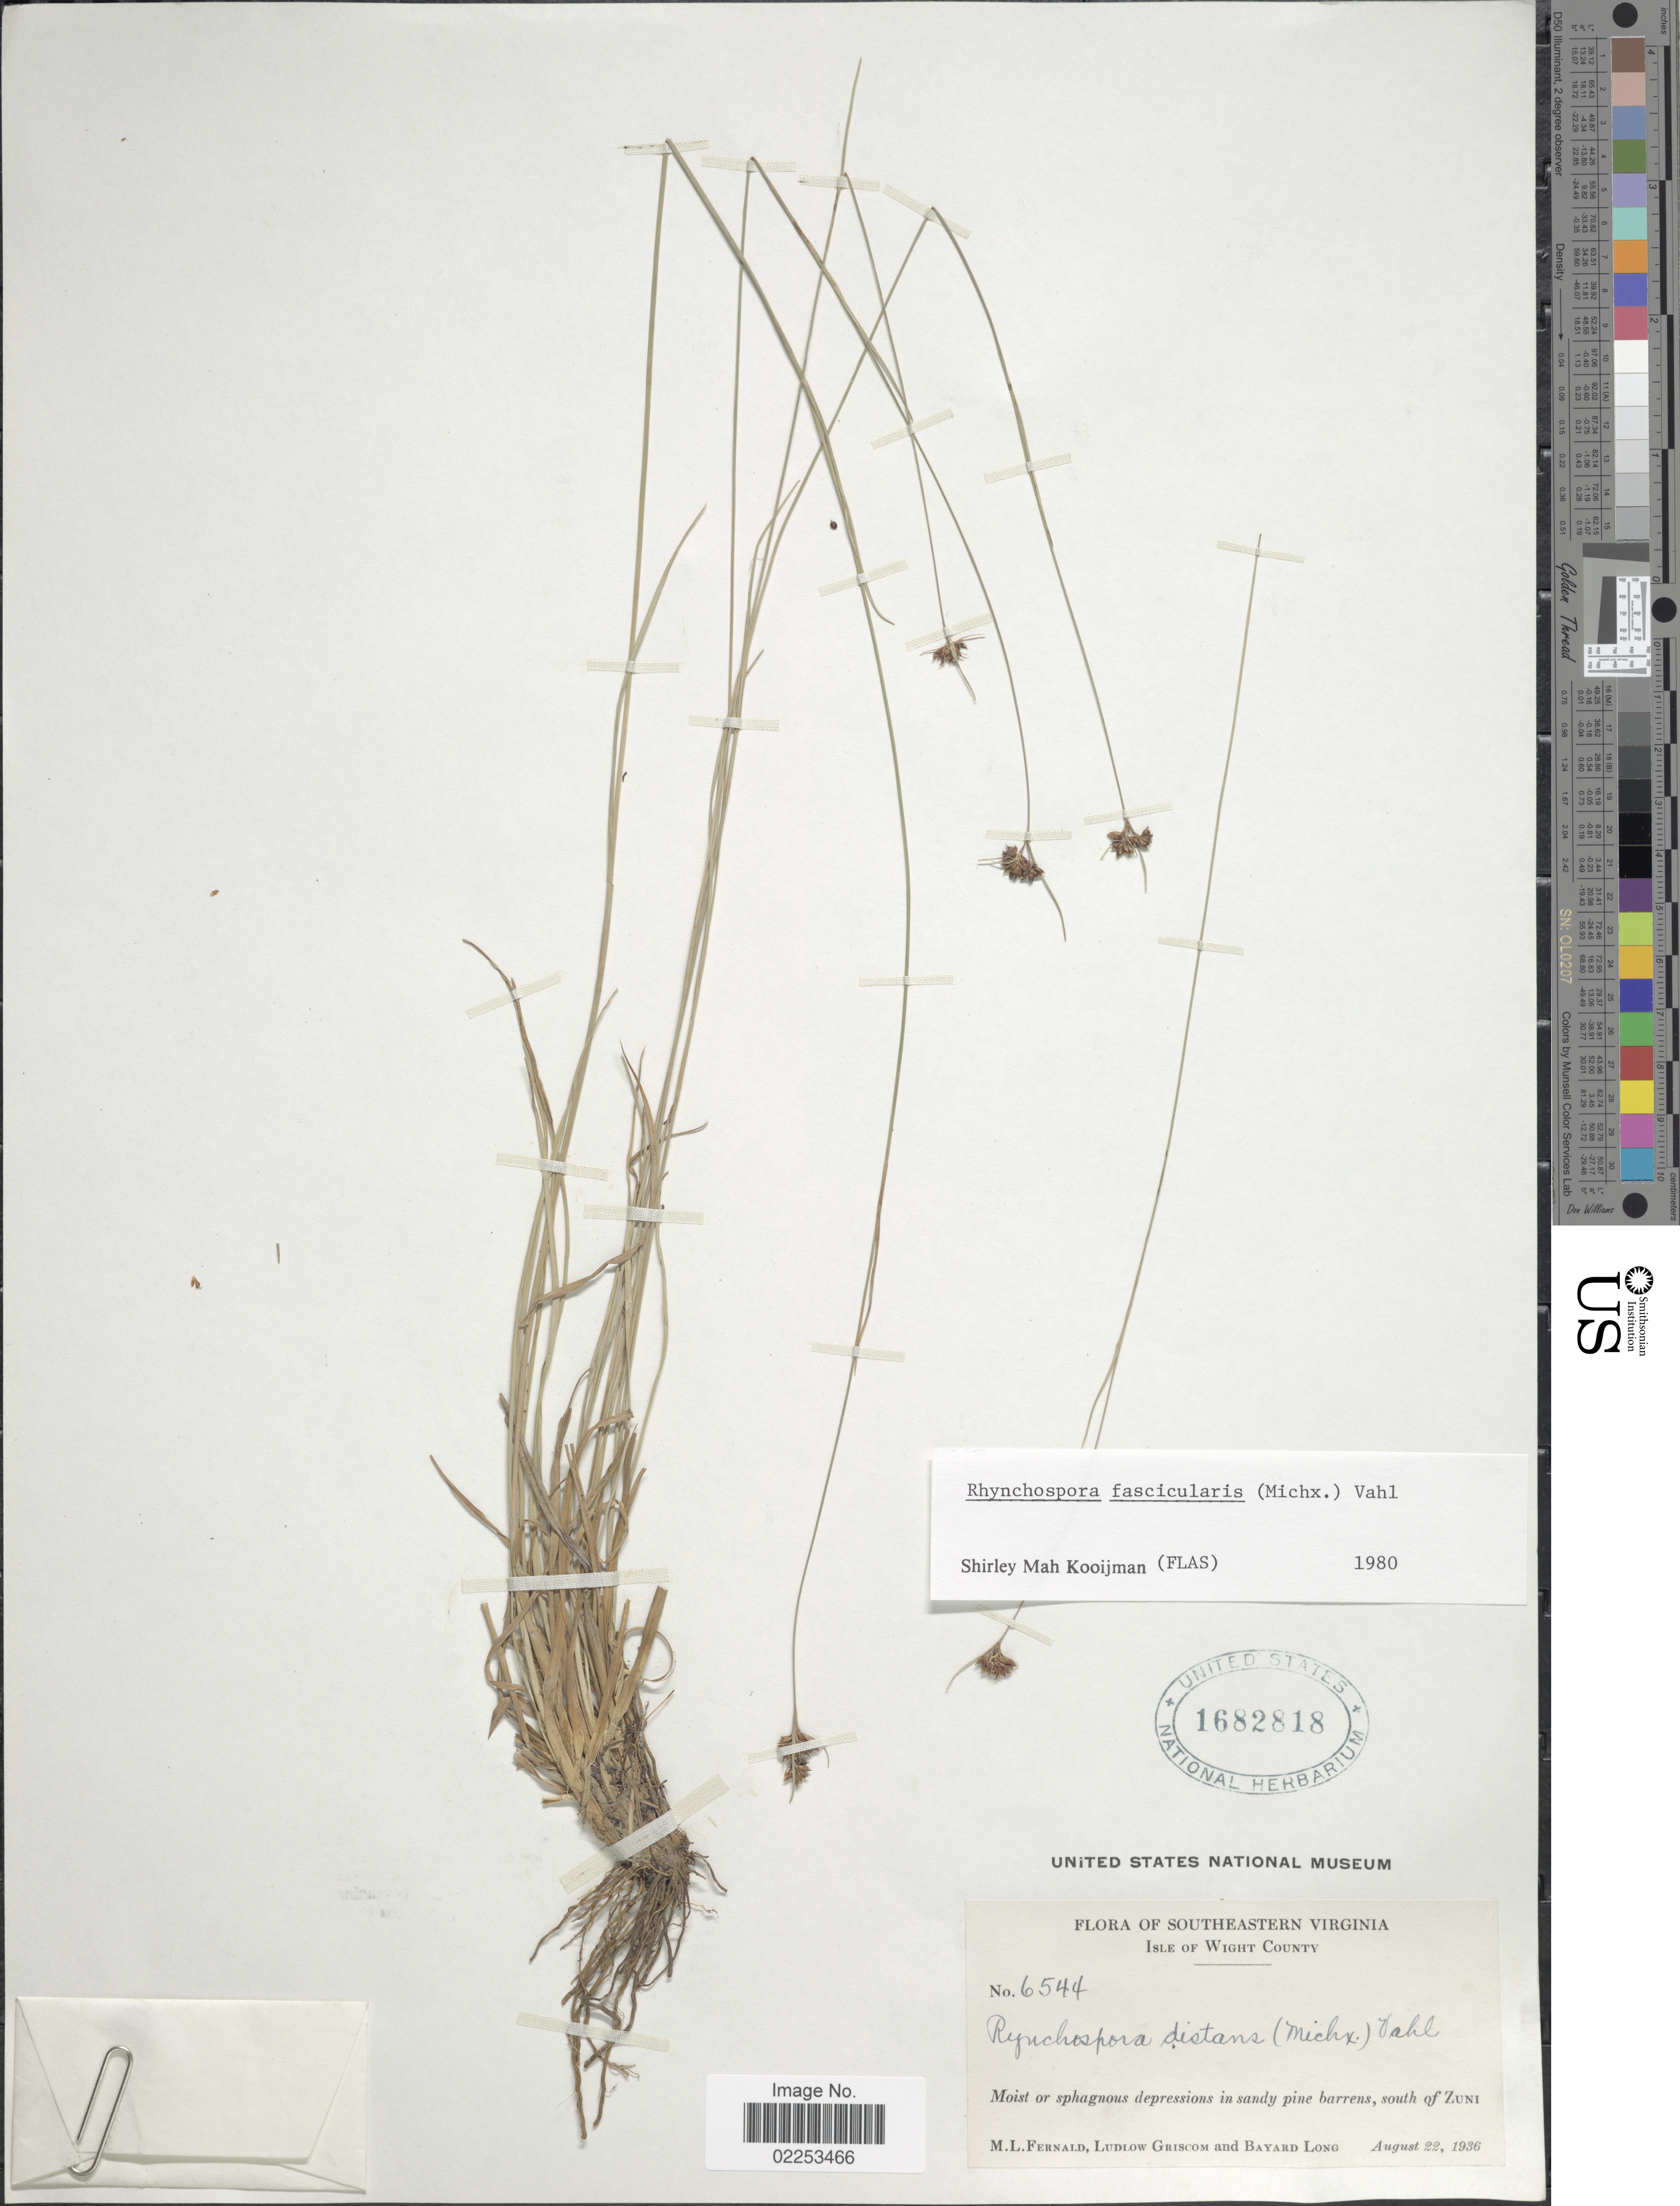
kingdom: Plantae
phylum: Tracheophyta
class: Liliopsida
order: Poales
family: Cyperaceae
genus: Rhynchospora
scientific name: Rhynchospora fascicularis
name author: (Michx.) Vahl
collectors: M. L. Fernald, L. Griscom & B. Long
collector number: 6544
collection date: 1936-08-22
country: United States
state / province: Virginia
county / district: Isle of Wight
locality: Southeastern Virginia. Moist or sphagnous depressions in sandy pine barrens, south of Zuni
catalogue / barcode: US 1682818